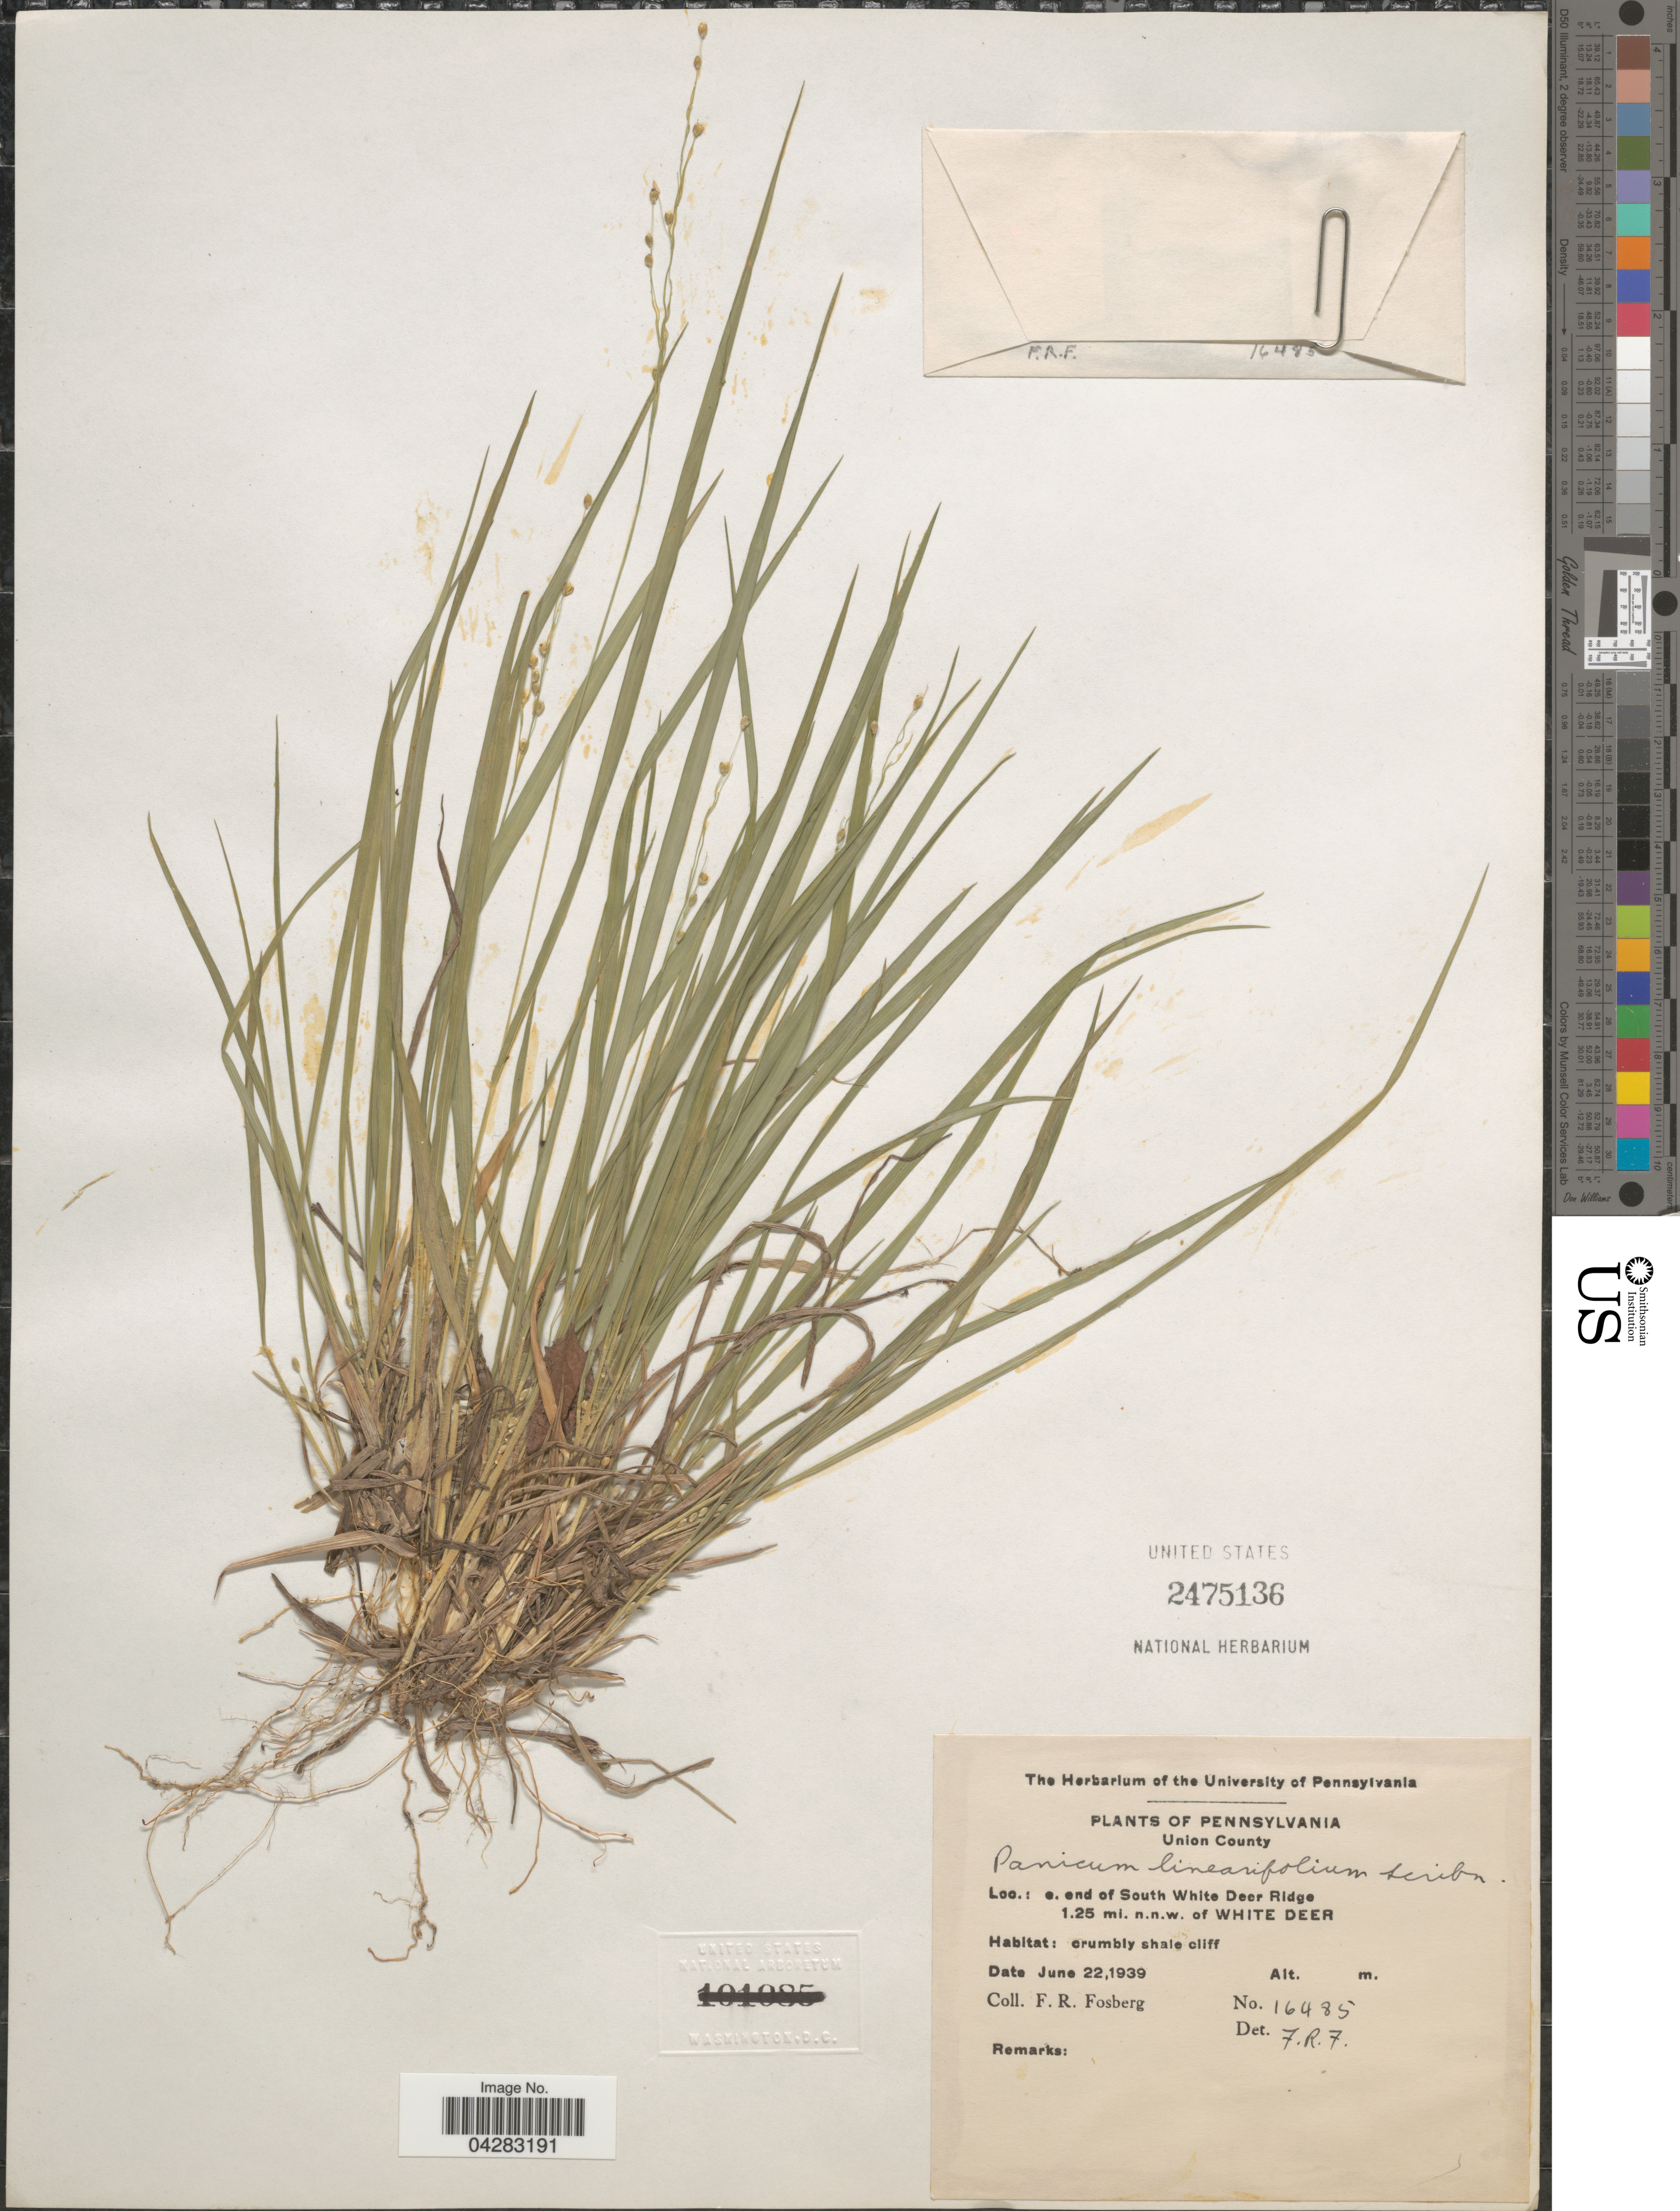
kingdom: Plantae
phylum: Tracheophyta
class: Liliopsida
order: Poales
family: Poaceae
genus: Dichanthelium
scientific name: Dichanthelium linearifolium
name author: (Scribn.) Gould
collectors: F. R. Fosberg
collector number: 16485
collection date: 1939-06-22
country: United States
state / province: Pennsylvania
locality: Union County. E. end of South White Deer Ridge 1.25 mi. n.n.w. of White deer.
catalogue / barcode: US 2475136